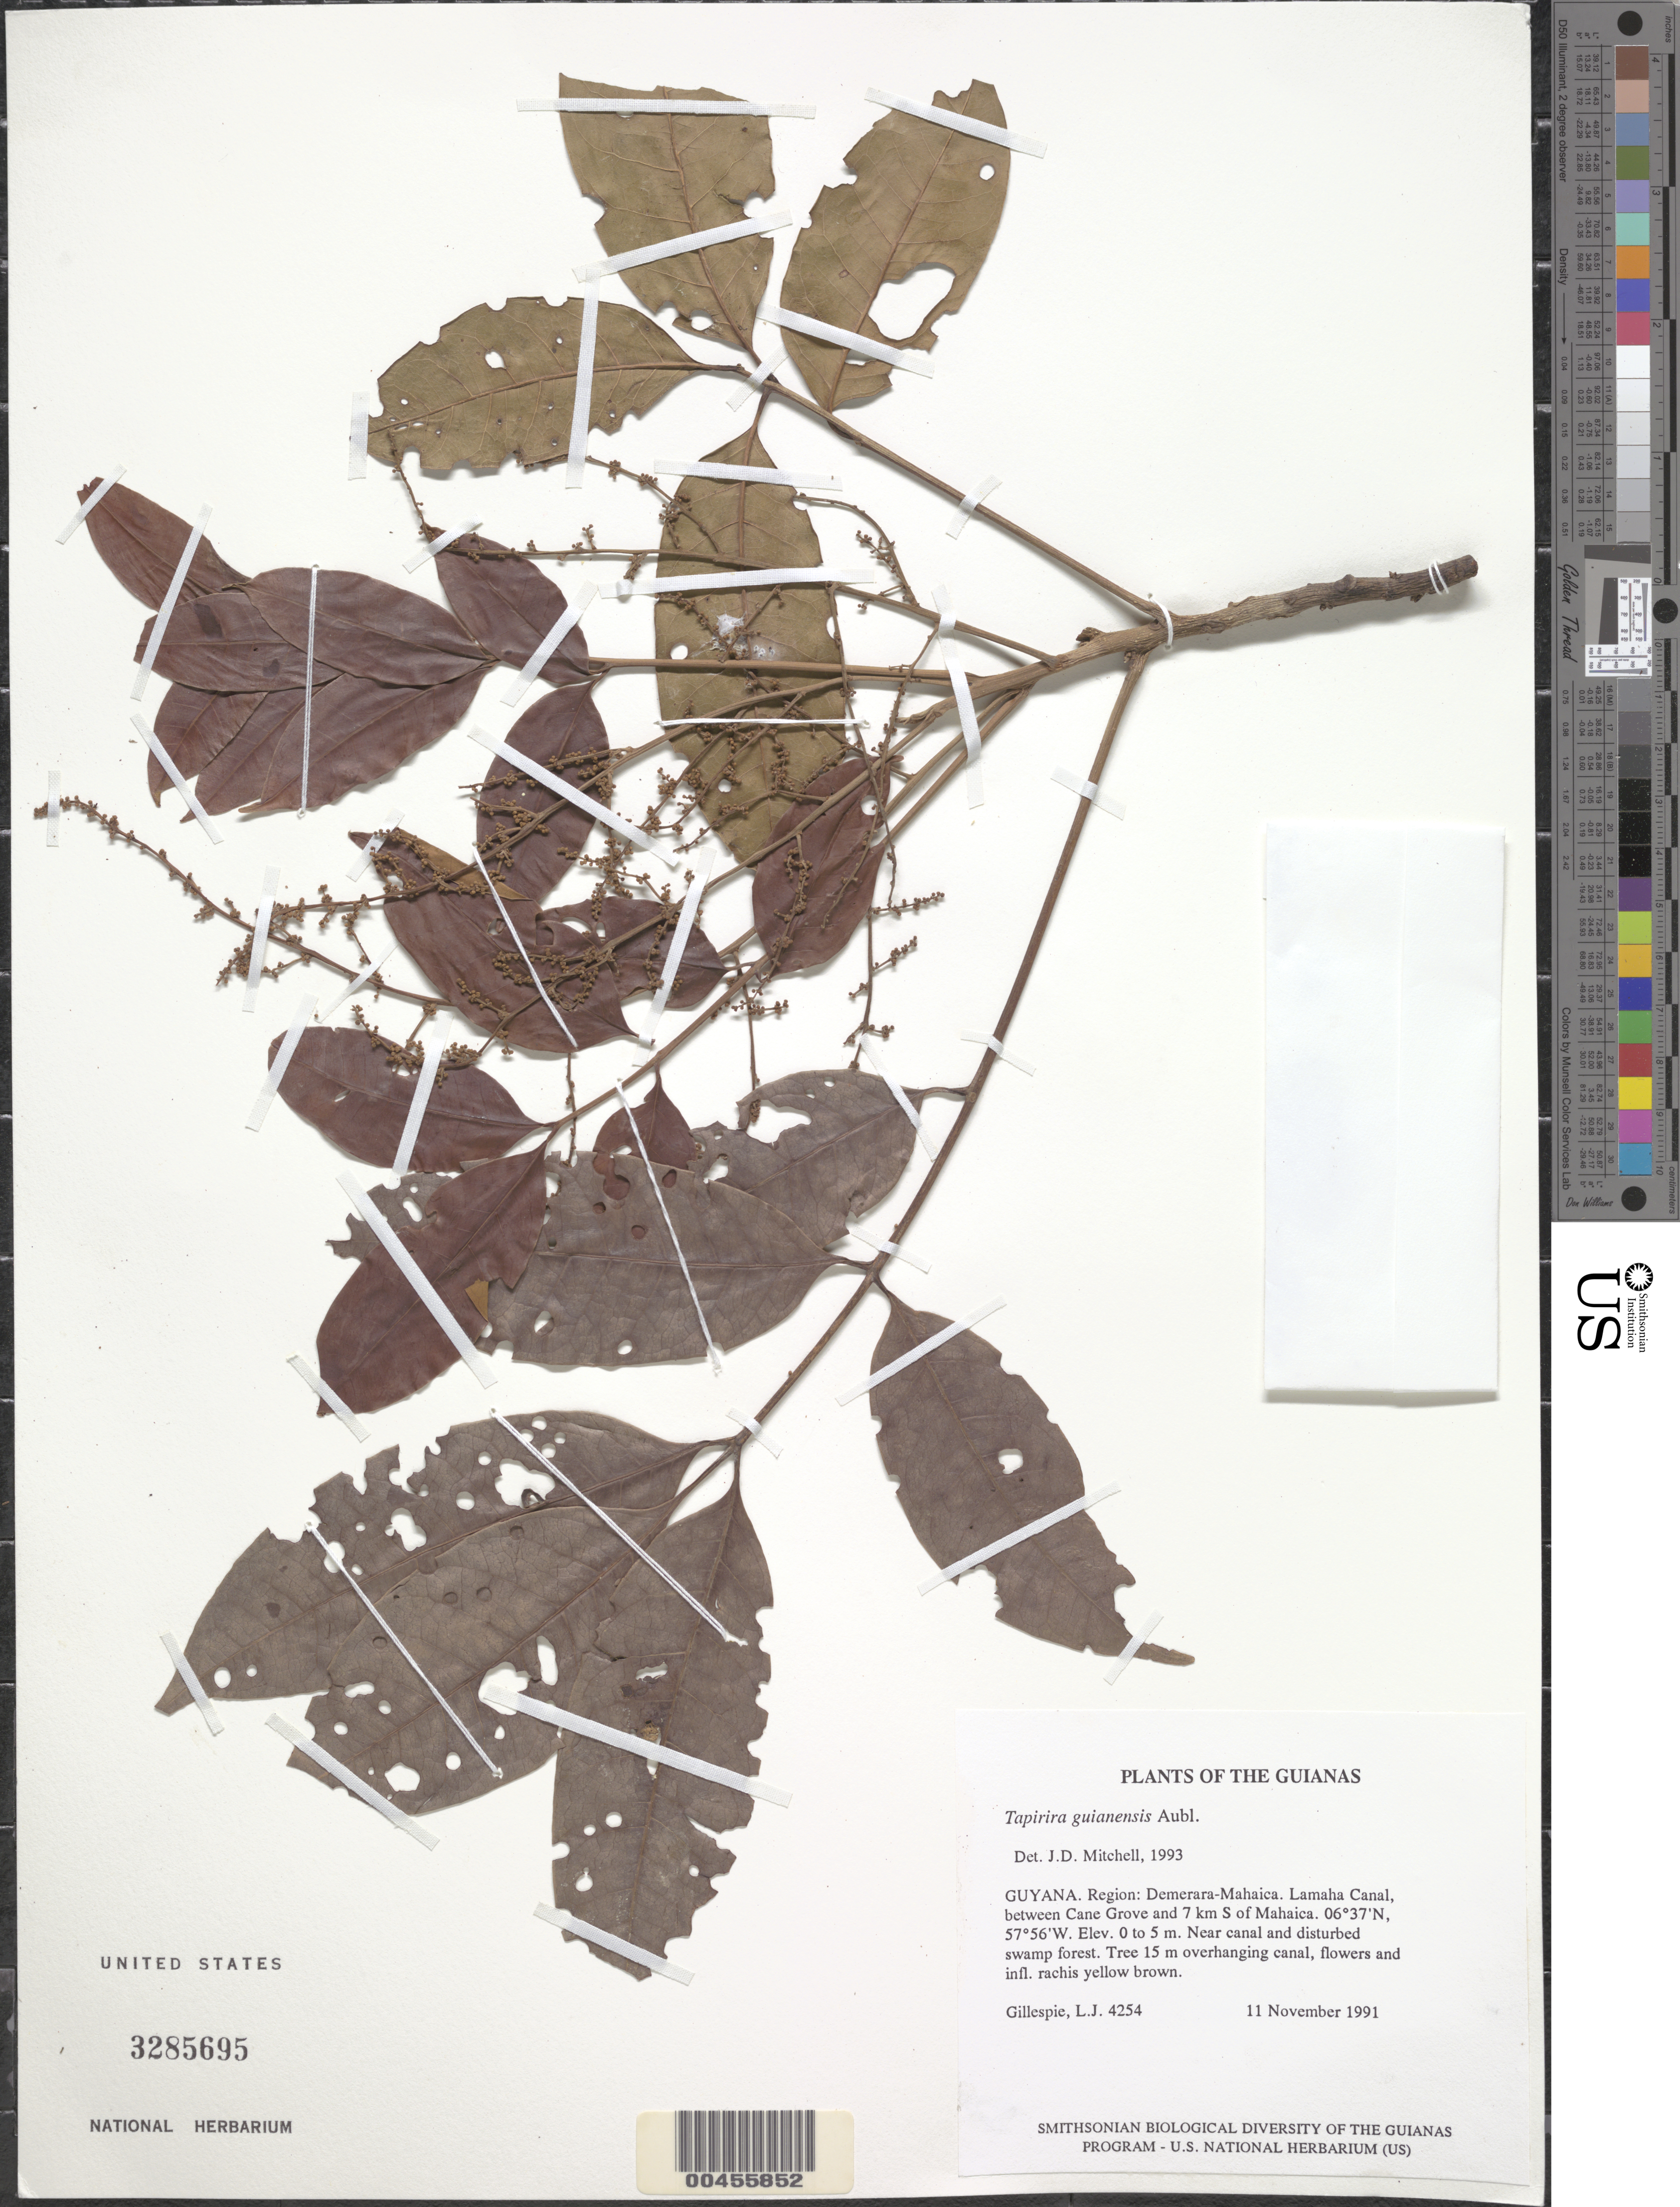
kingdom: Plantae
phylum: Tracheophyta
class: Magnoliopsida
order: Sapindales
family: Anacardiaceae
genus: Tapirira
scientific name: Tapirira guianensis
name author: Aubl.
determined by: Mitchell, John D.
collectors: L. J. Gillespie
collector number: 4254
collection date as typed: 11 November 1991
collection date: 1991-11-11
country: Guyana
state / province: Demerara-Mahaica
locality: Lamaha Canal, between Cane Grove and 7 km S of Mahaica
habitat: Near canal and disturbed swamp forest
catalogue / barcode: US 3285695